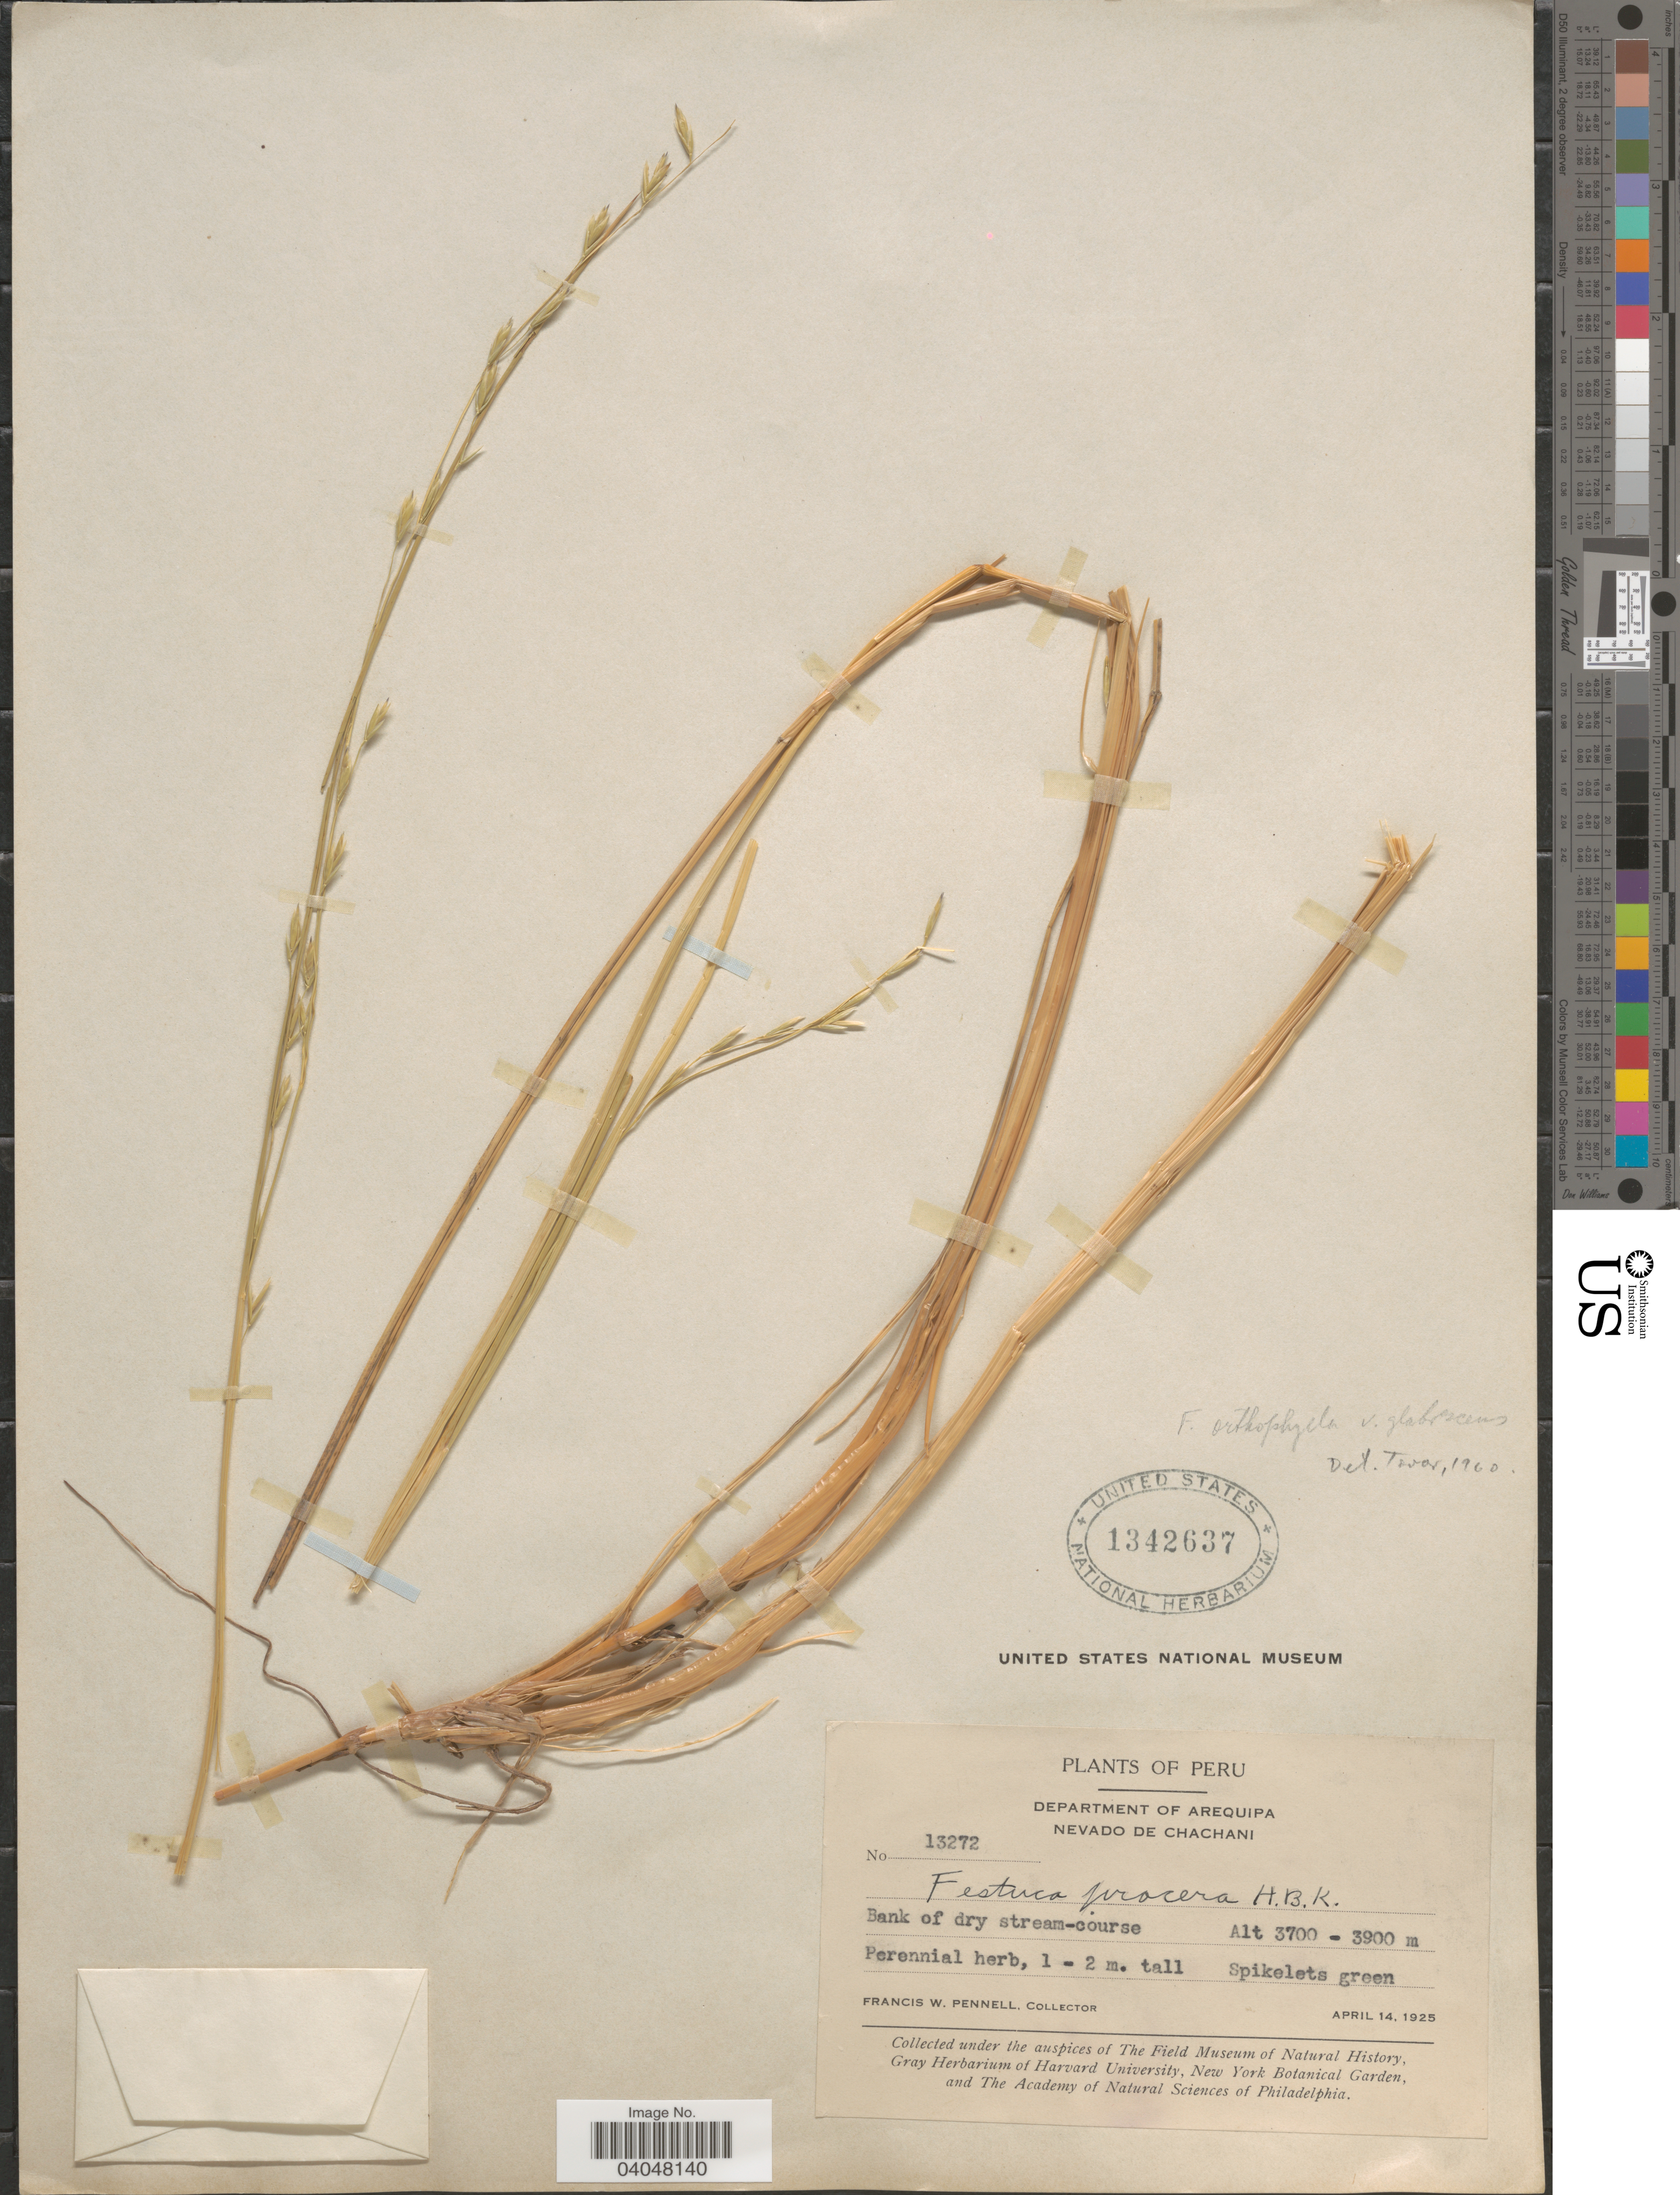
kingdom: Plantae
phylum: Tracheophyta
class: Liliopsida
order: Poales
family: Poaceae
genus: Festuca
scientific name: Festuca orthophylla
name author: Pilg.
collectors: F. W. Pennell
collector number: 13272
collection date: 1925-04-14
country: Peru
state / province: Arequipa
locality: Department of Arequipa. Nevado de Chachani.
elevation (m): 3700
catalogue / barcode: US 1342637